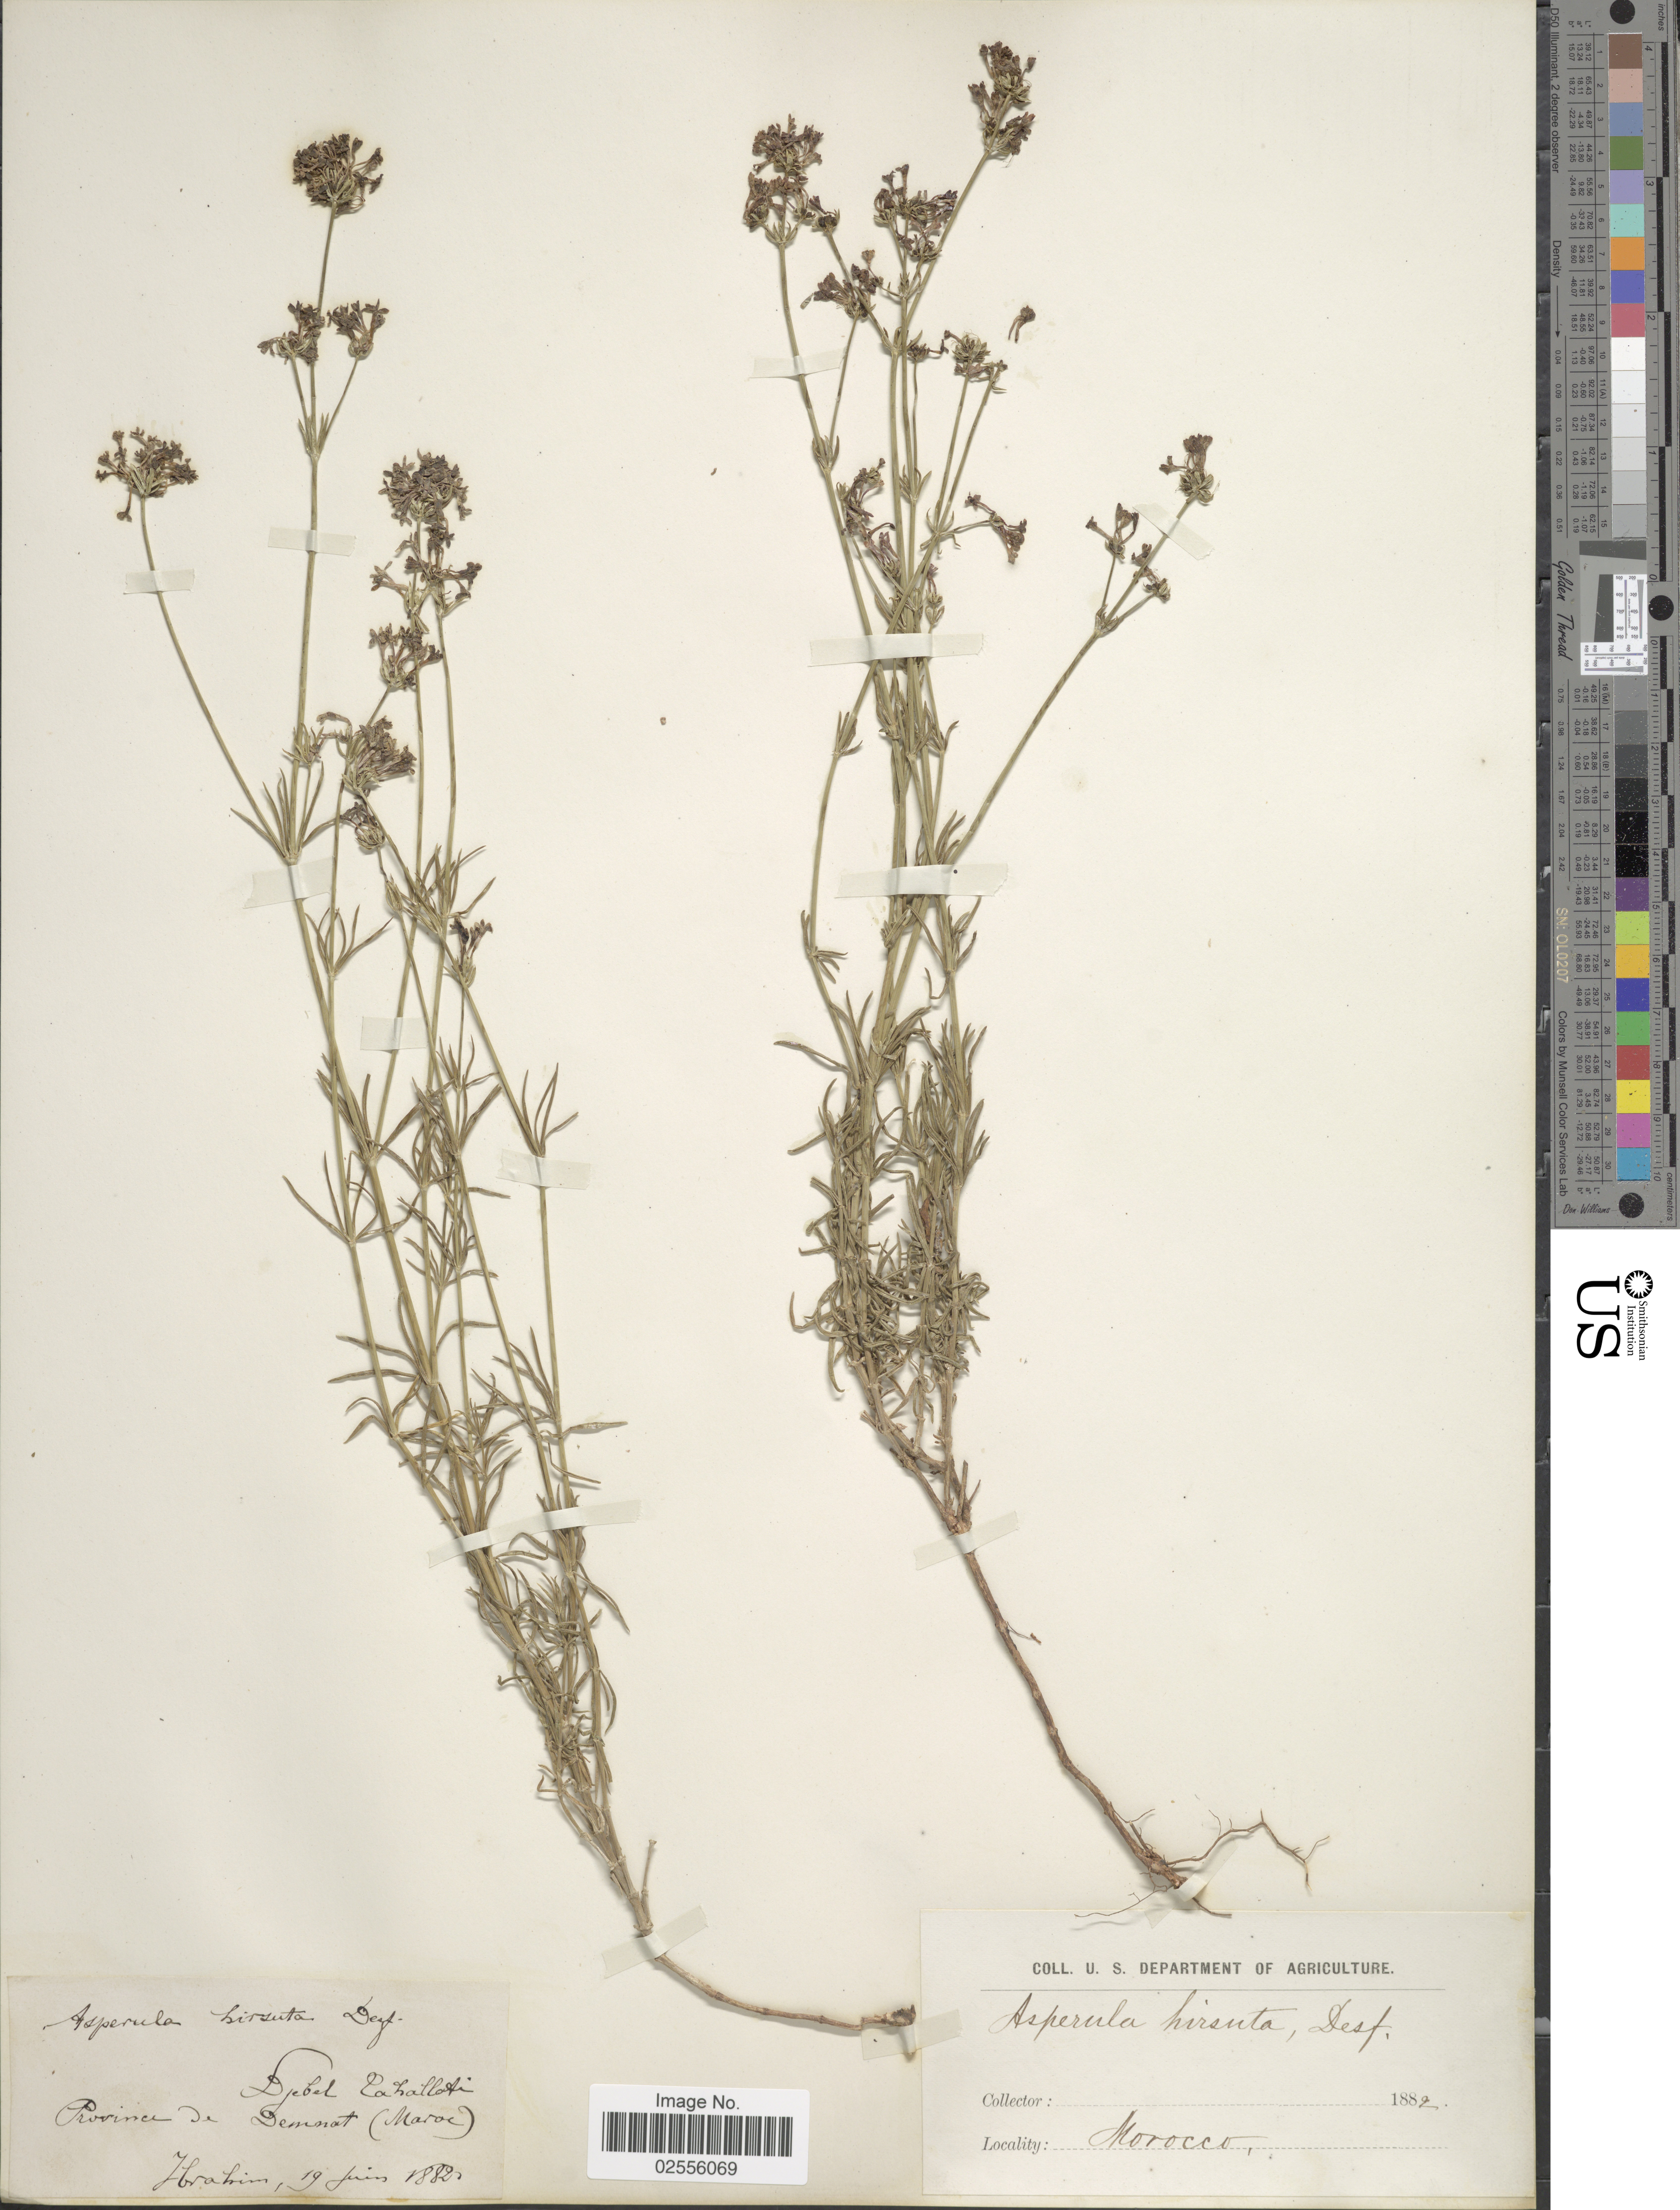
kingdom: Plantae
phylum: Tracheophyta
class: Magnoliopsida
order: Gentianales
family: Rubiaceae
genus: Asperula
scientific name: Asperula hirsuta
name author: Desf.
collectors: -. Ibrahim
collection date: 1882-06-19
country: Morocco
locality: Djebel Tahallati, Province de Demnat (Maroc.).